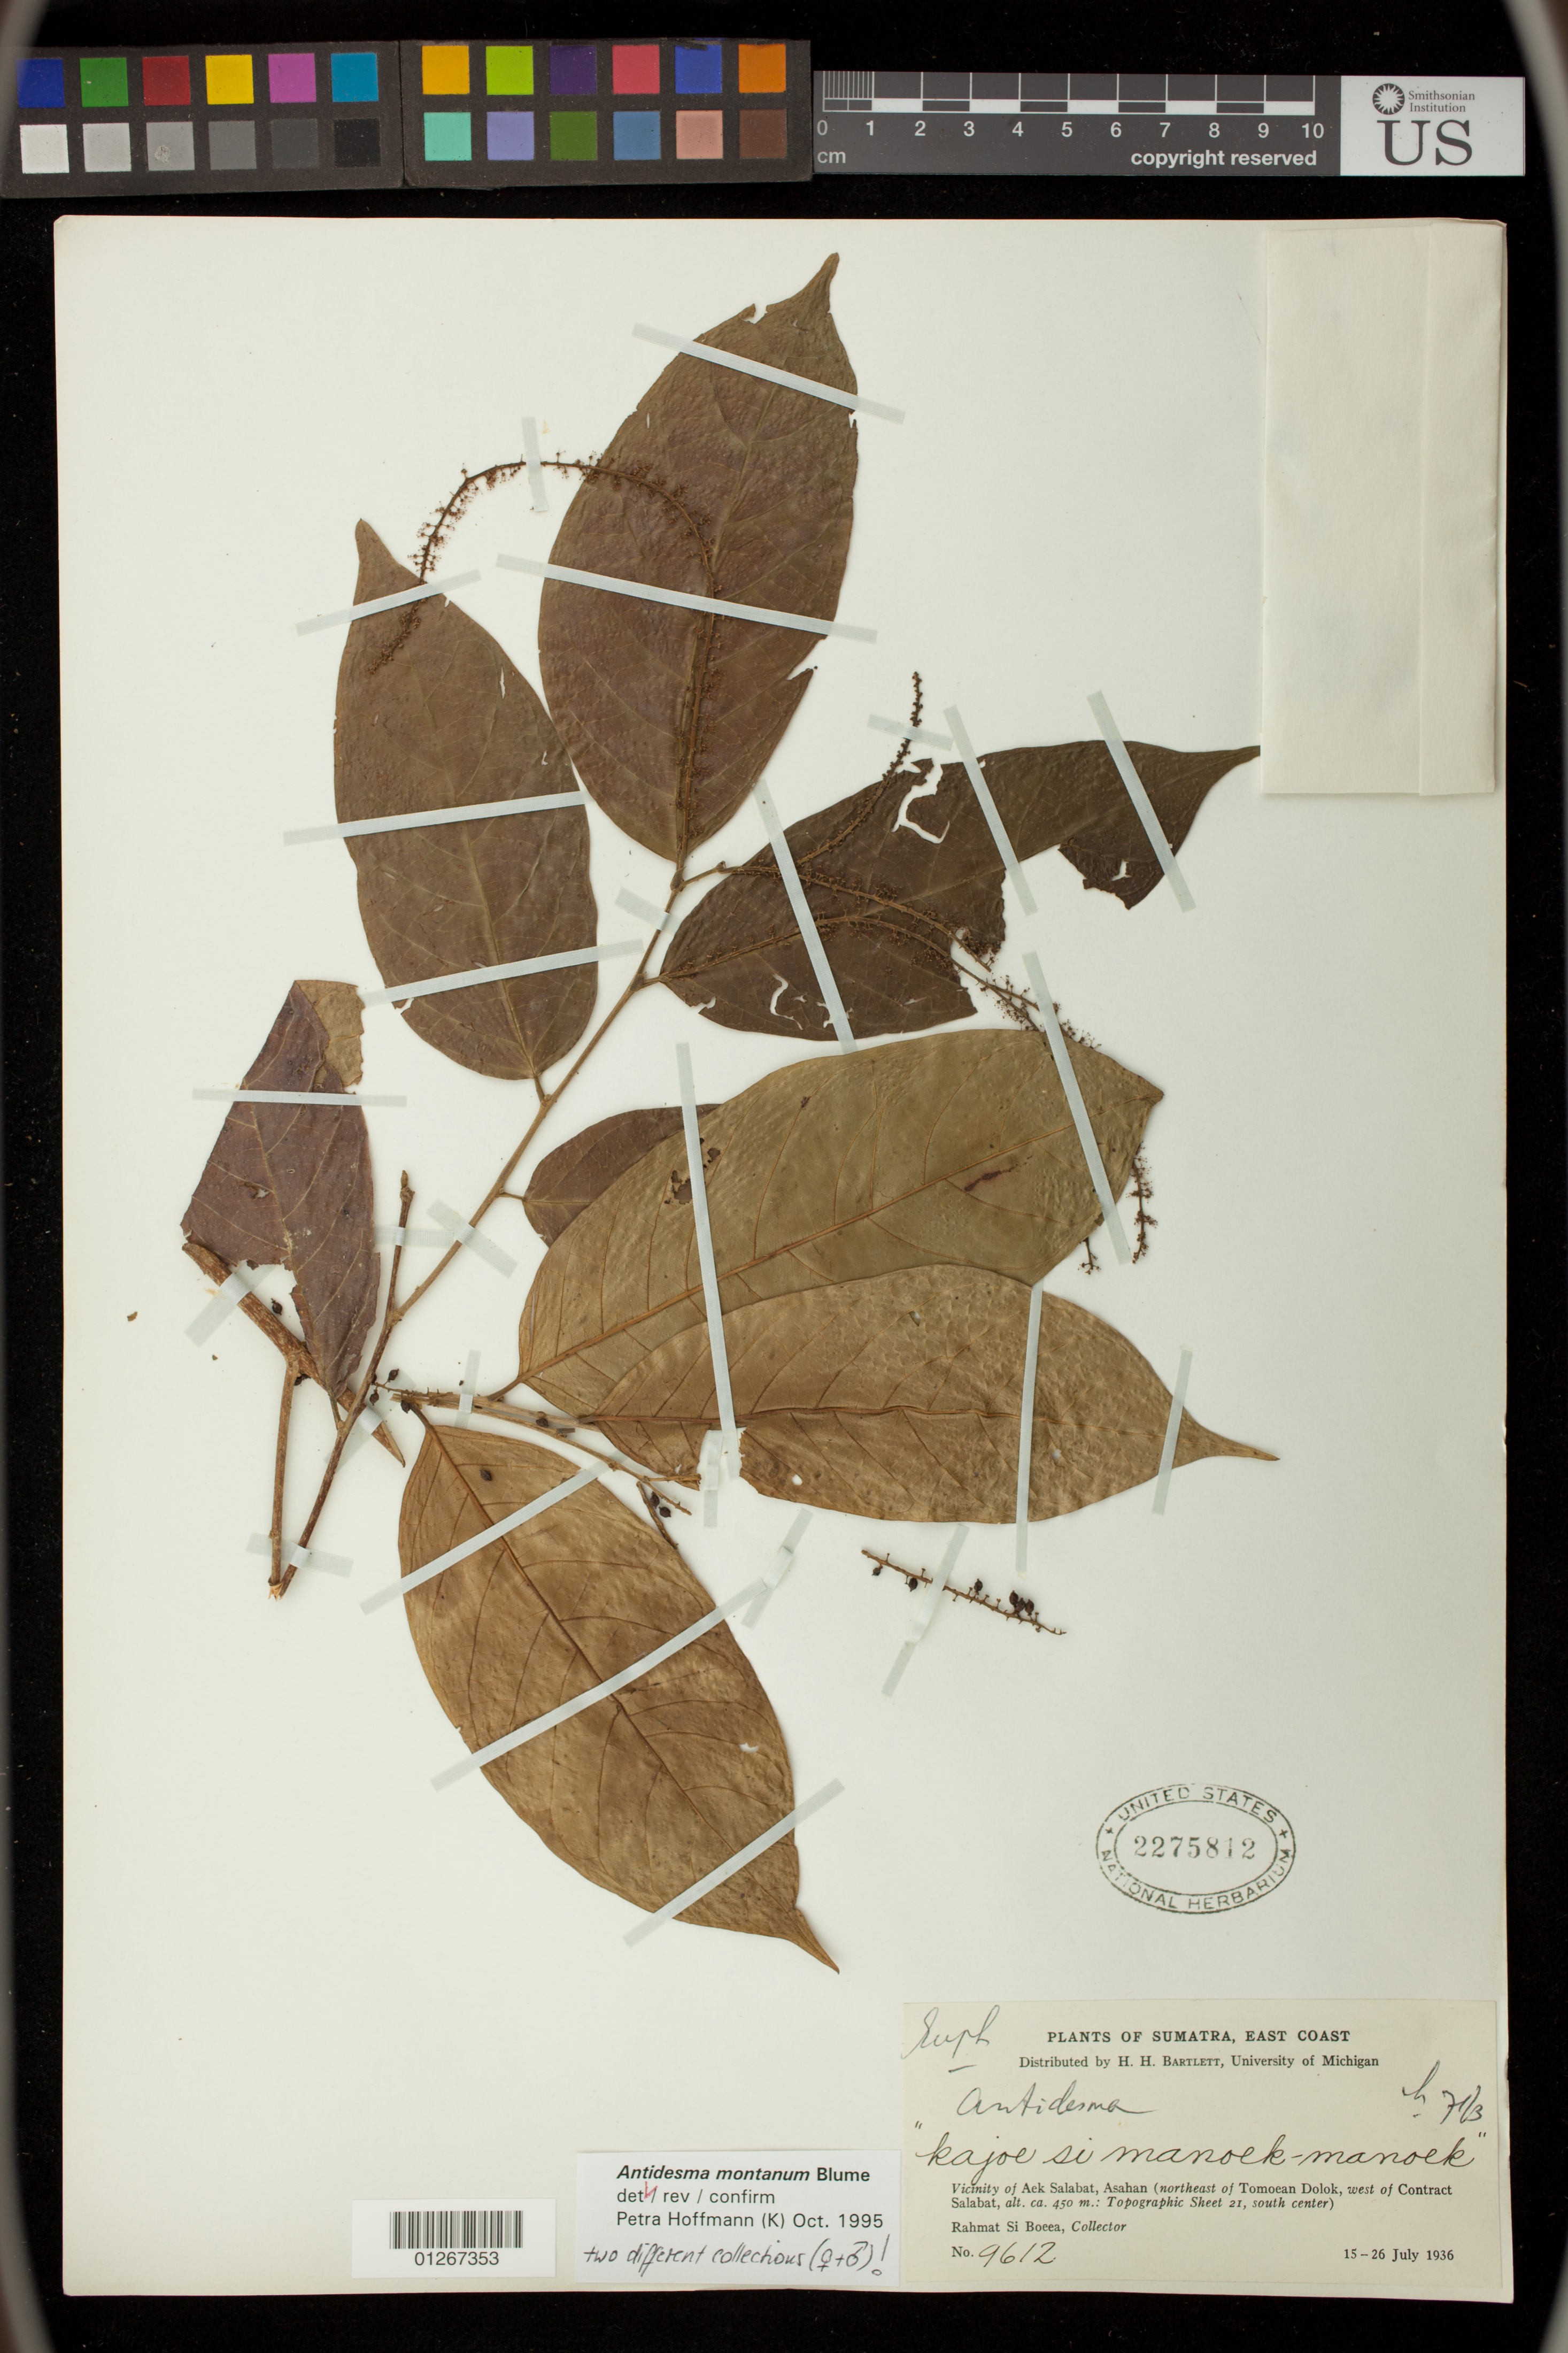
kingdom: Plantae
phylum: Tracheophyta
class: Magnoliopsida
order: Malpighiales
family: Phyllanthaceae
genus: Antidesma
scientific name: Antidesma montanum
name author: Blume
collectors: Rahmat Si Boeea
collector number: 9612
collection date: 1936-07-15/1936-07-26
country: Indonesia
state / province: Sumatra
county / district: Sumatera Utara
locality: vicinity of Aek Salabat, Asahan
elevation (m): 450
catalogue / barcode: US 2275812